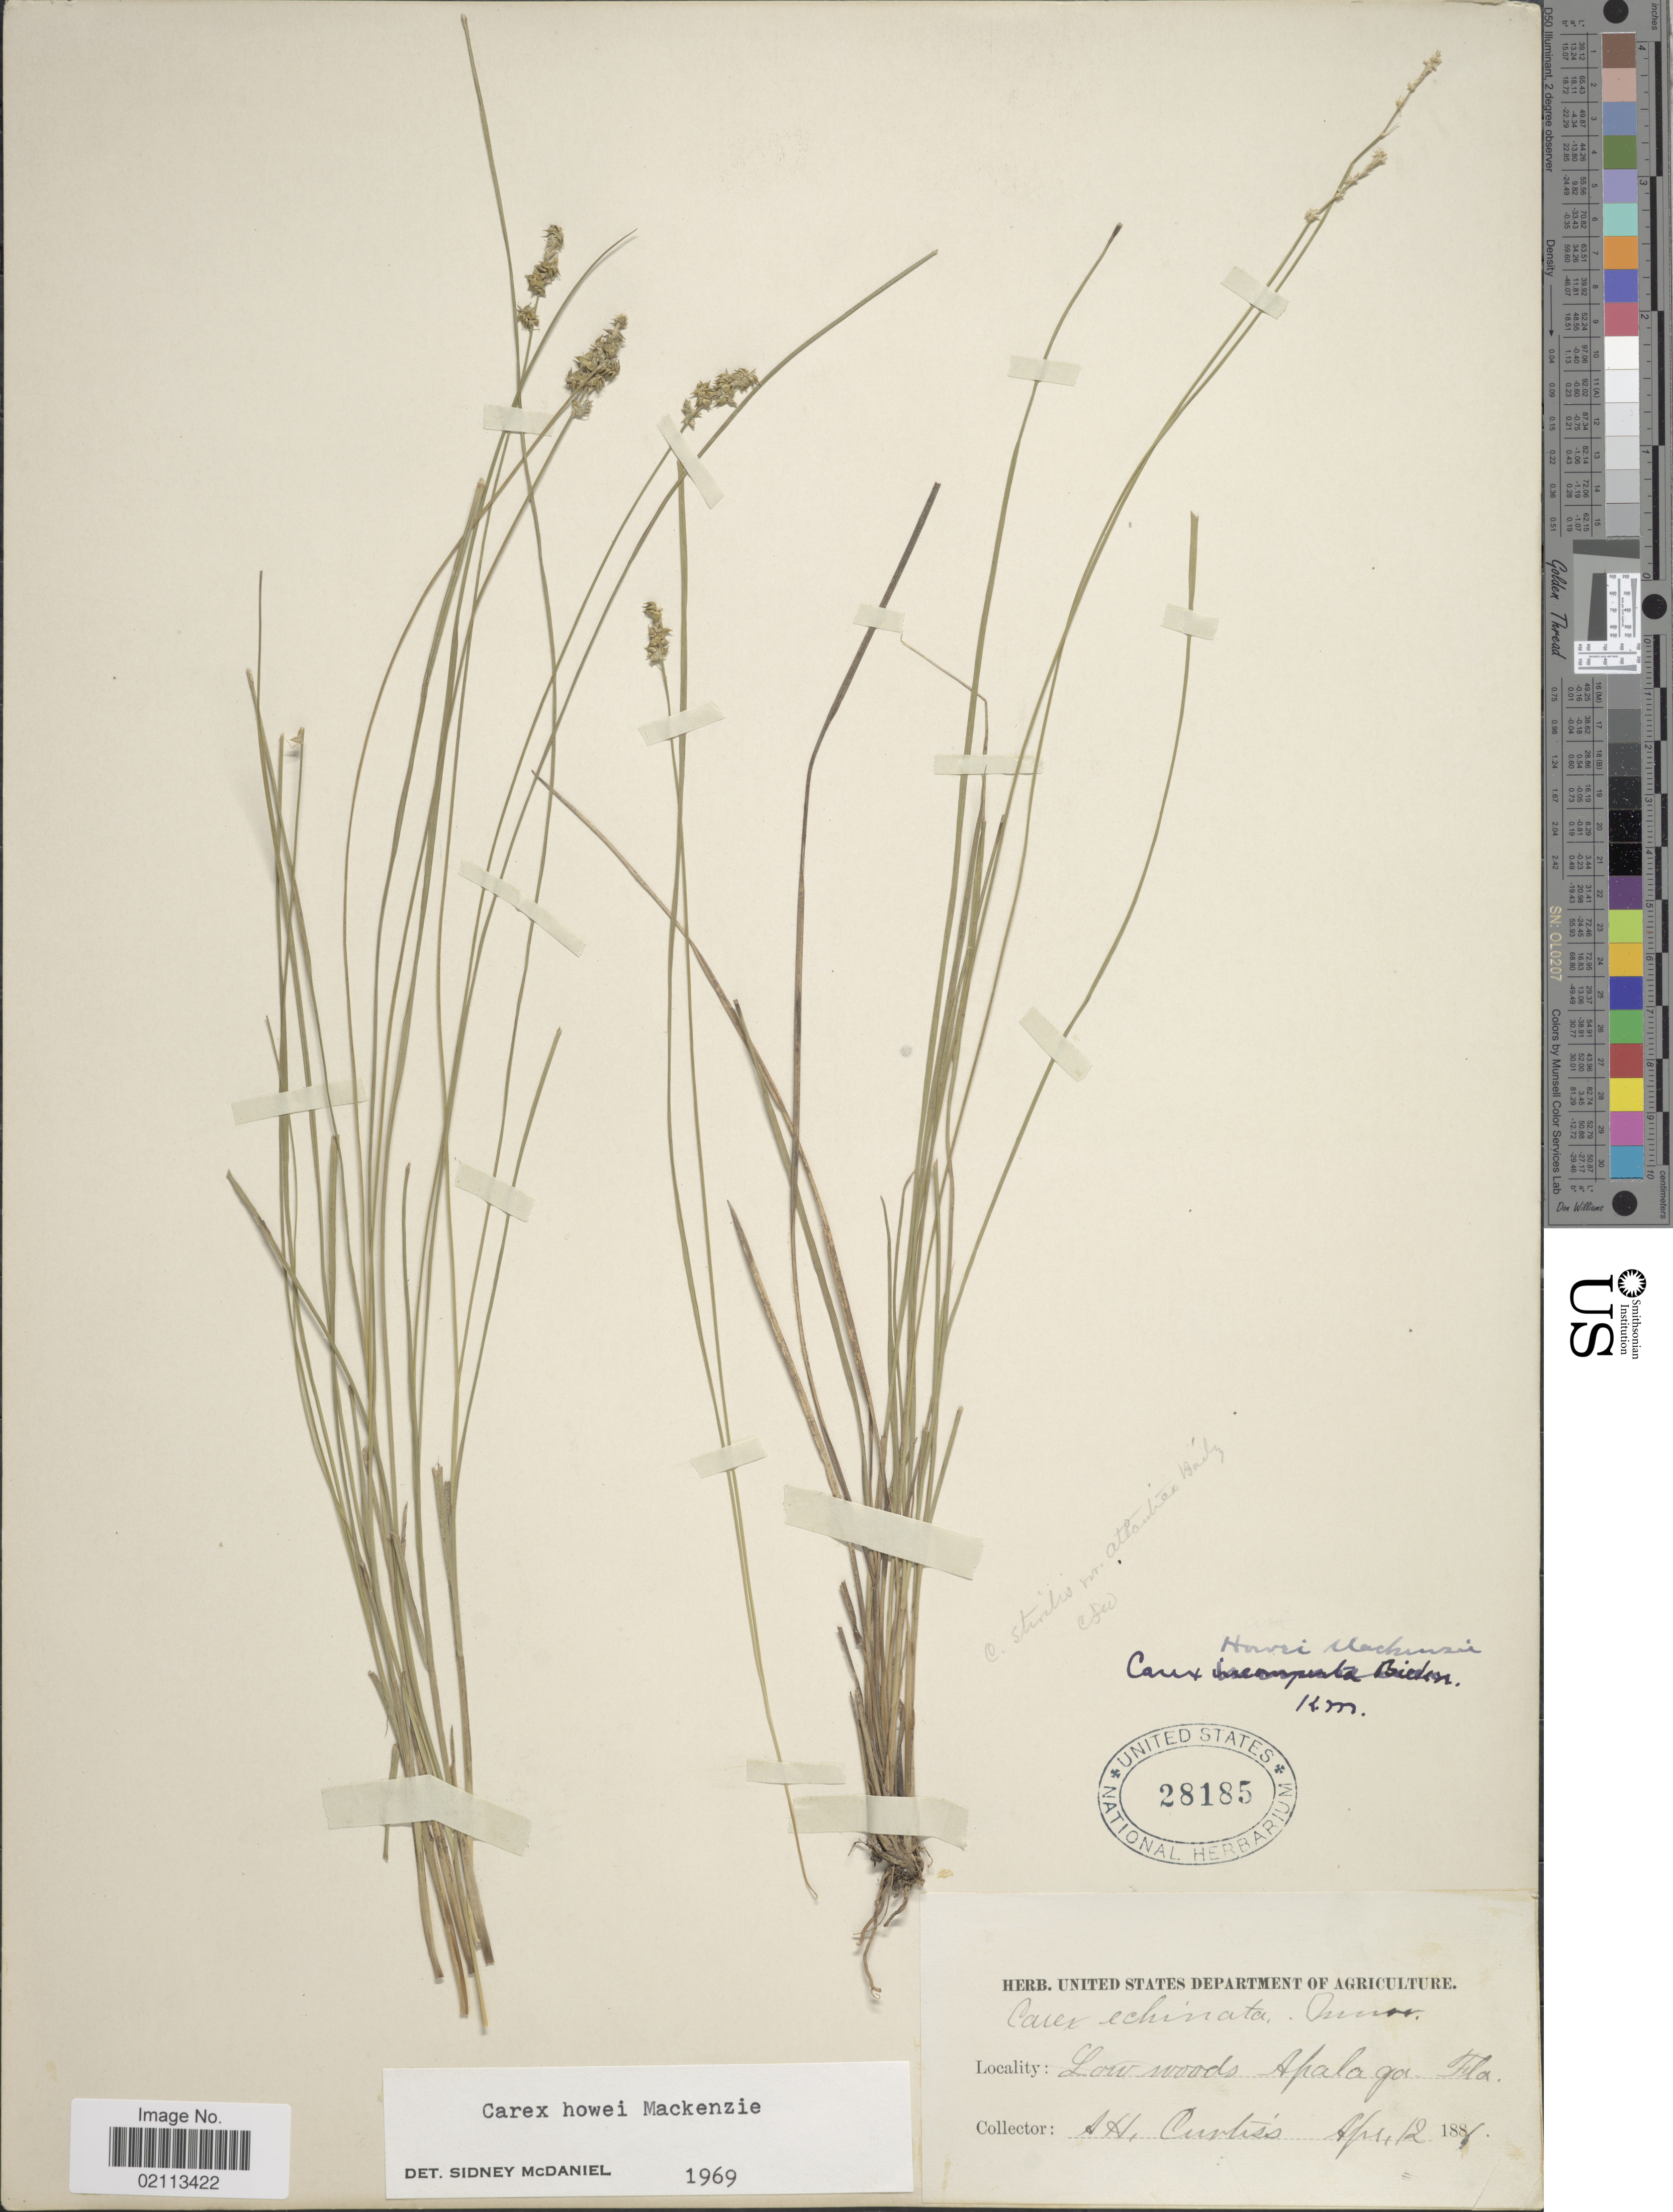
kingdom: Plantae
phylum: Tracheophyta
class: Liliopsida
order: Poales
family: Cyperaceae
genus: Carex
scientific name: Carex howei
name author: Mack.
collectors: A. H. Curtiss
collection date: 1881-04-12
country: United States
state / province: Florida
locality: Low woods Apalaga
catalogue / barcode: US 28185